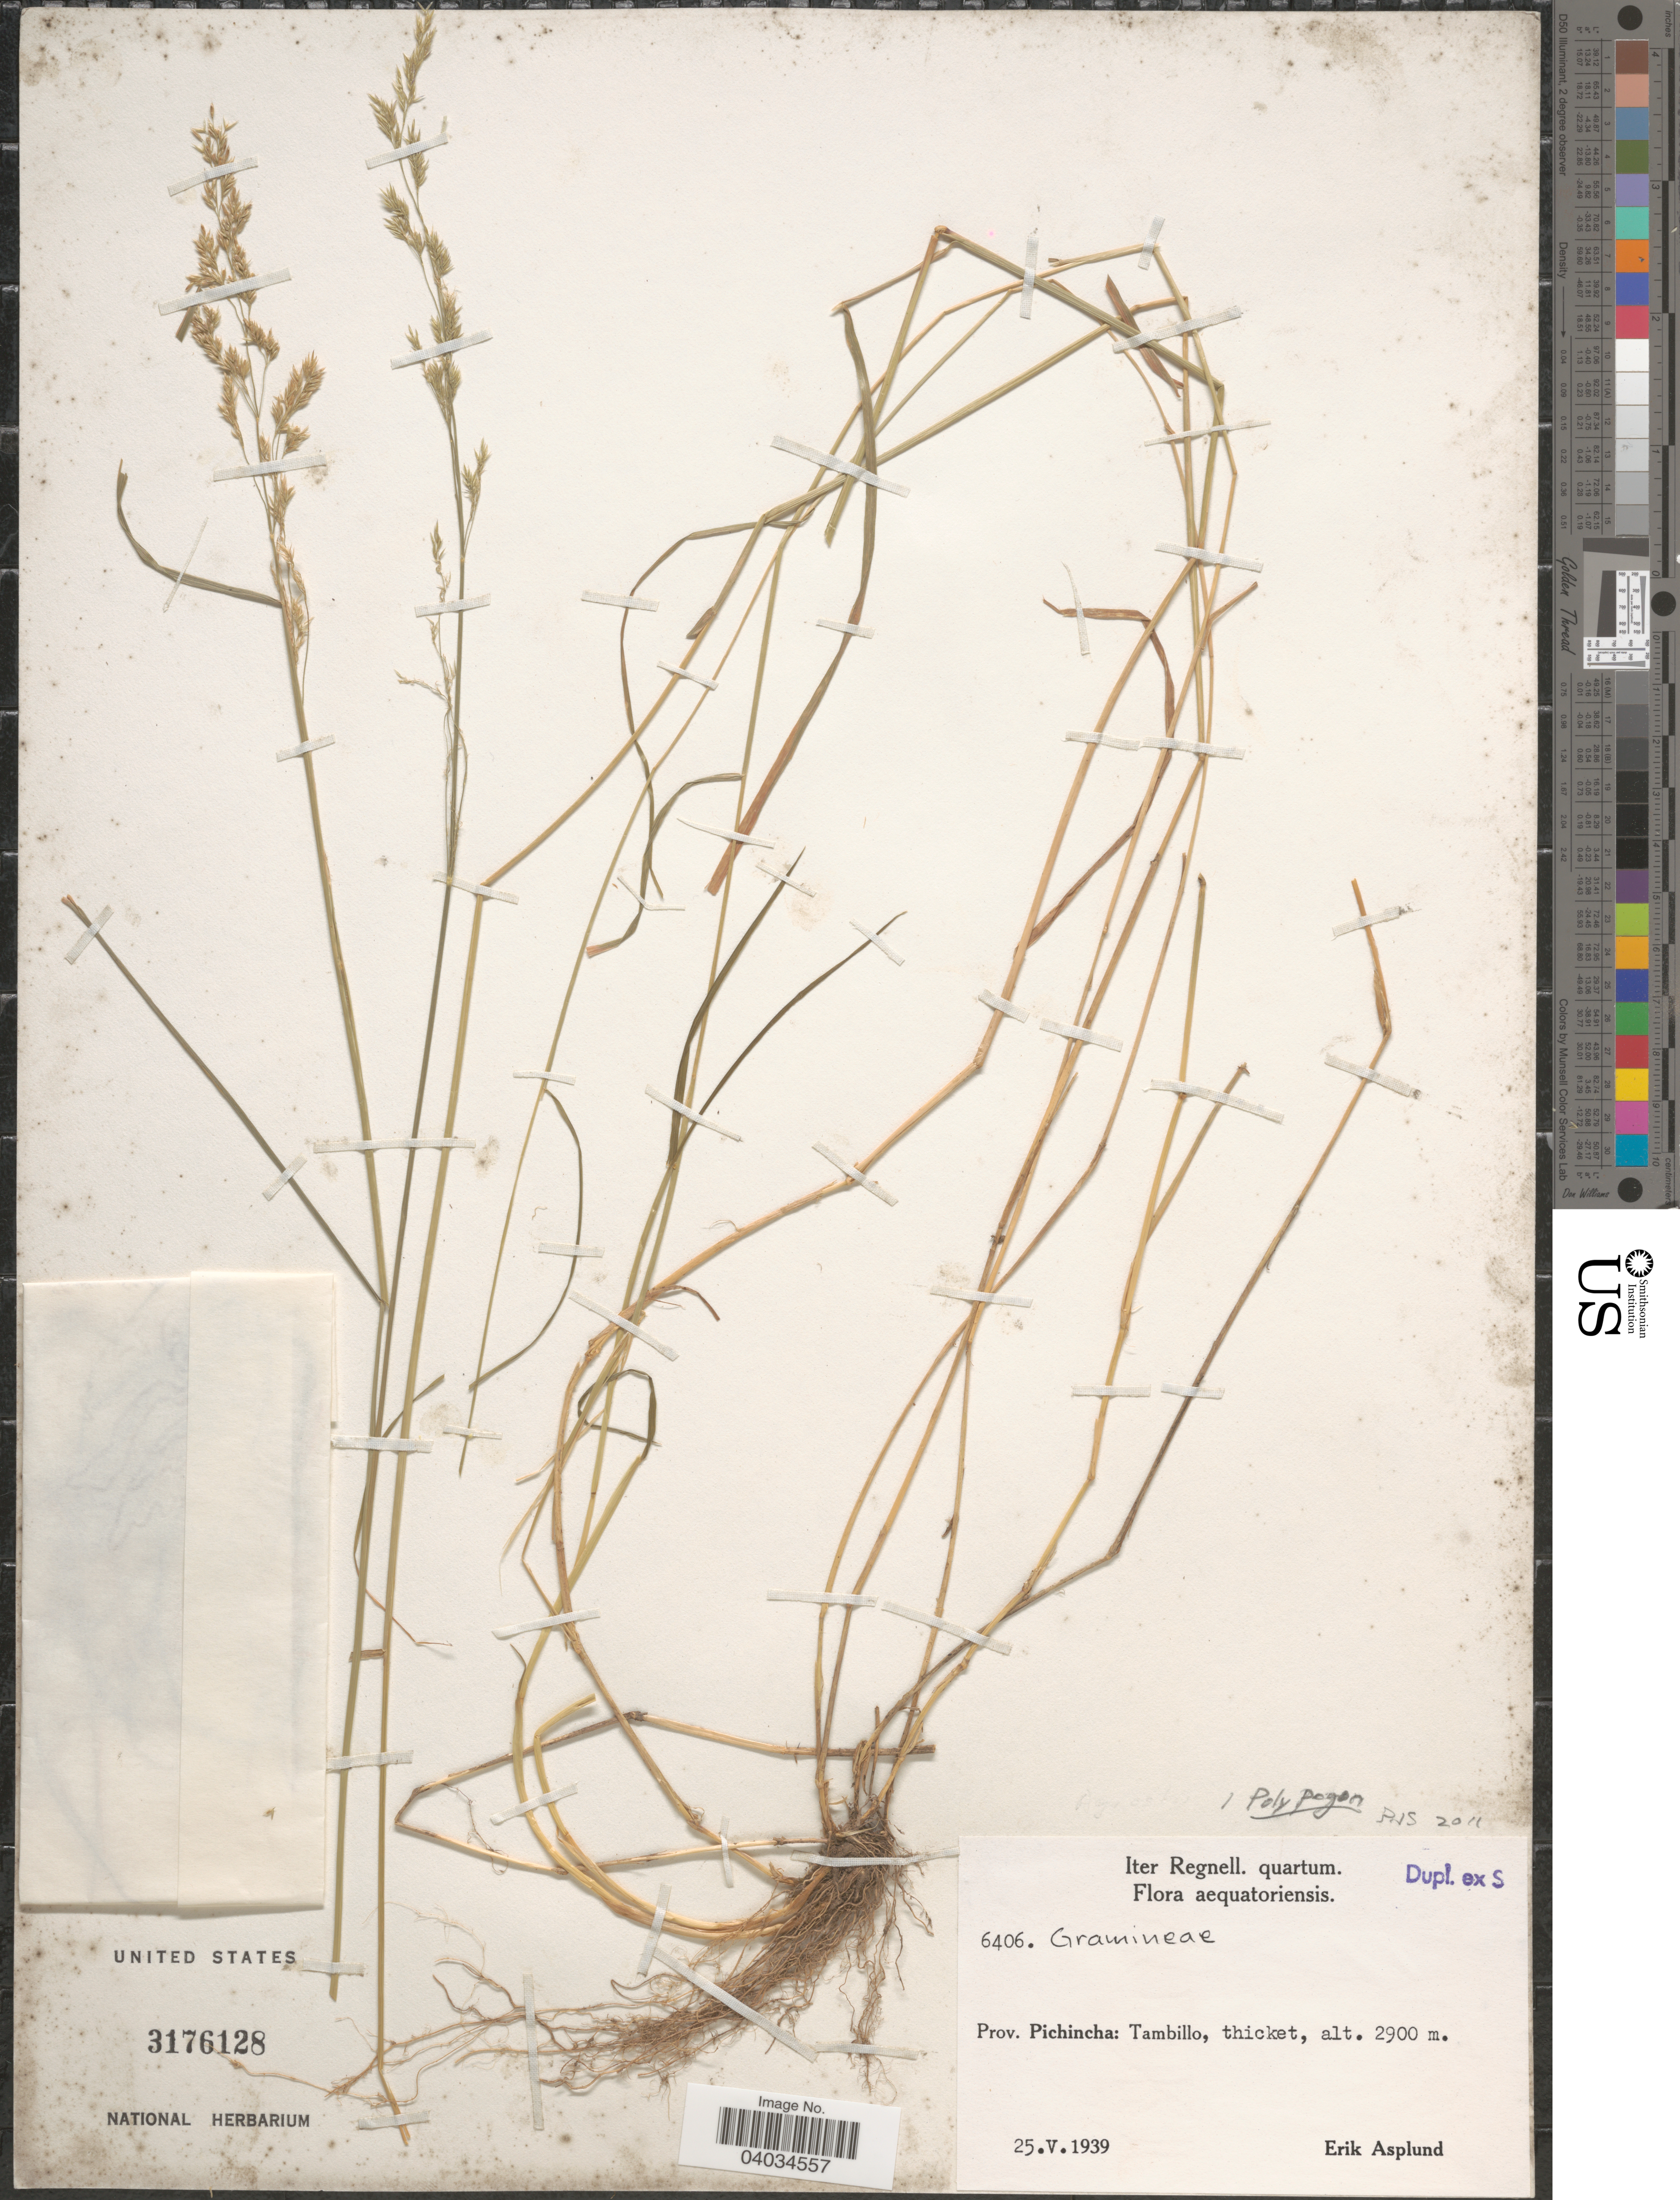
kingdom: Plantae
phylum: Tracheophyta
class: Liliopsida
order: Poales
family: Poaceae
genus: Polypogon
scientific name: Polypogon sp.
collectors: E. Asplund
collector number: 6406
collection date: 1939-05-25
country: Ecuador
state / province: Pichincha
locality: Tambillo, thicket.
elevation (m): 2900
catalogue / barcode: US 3176128